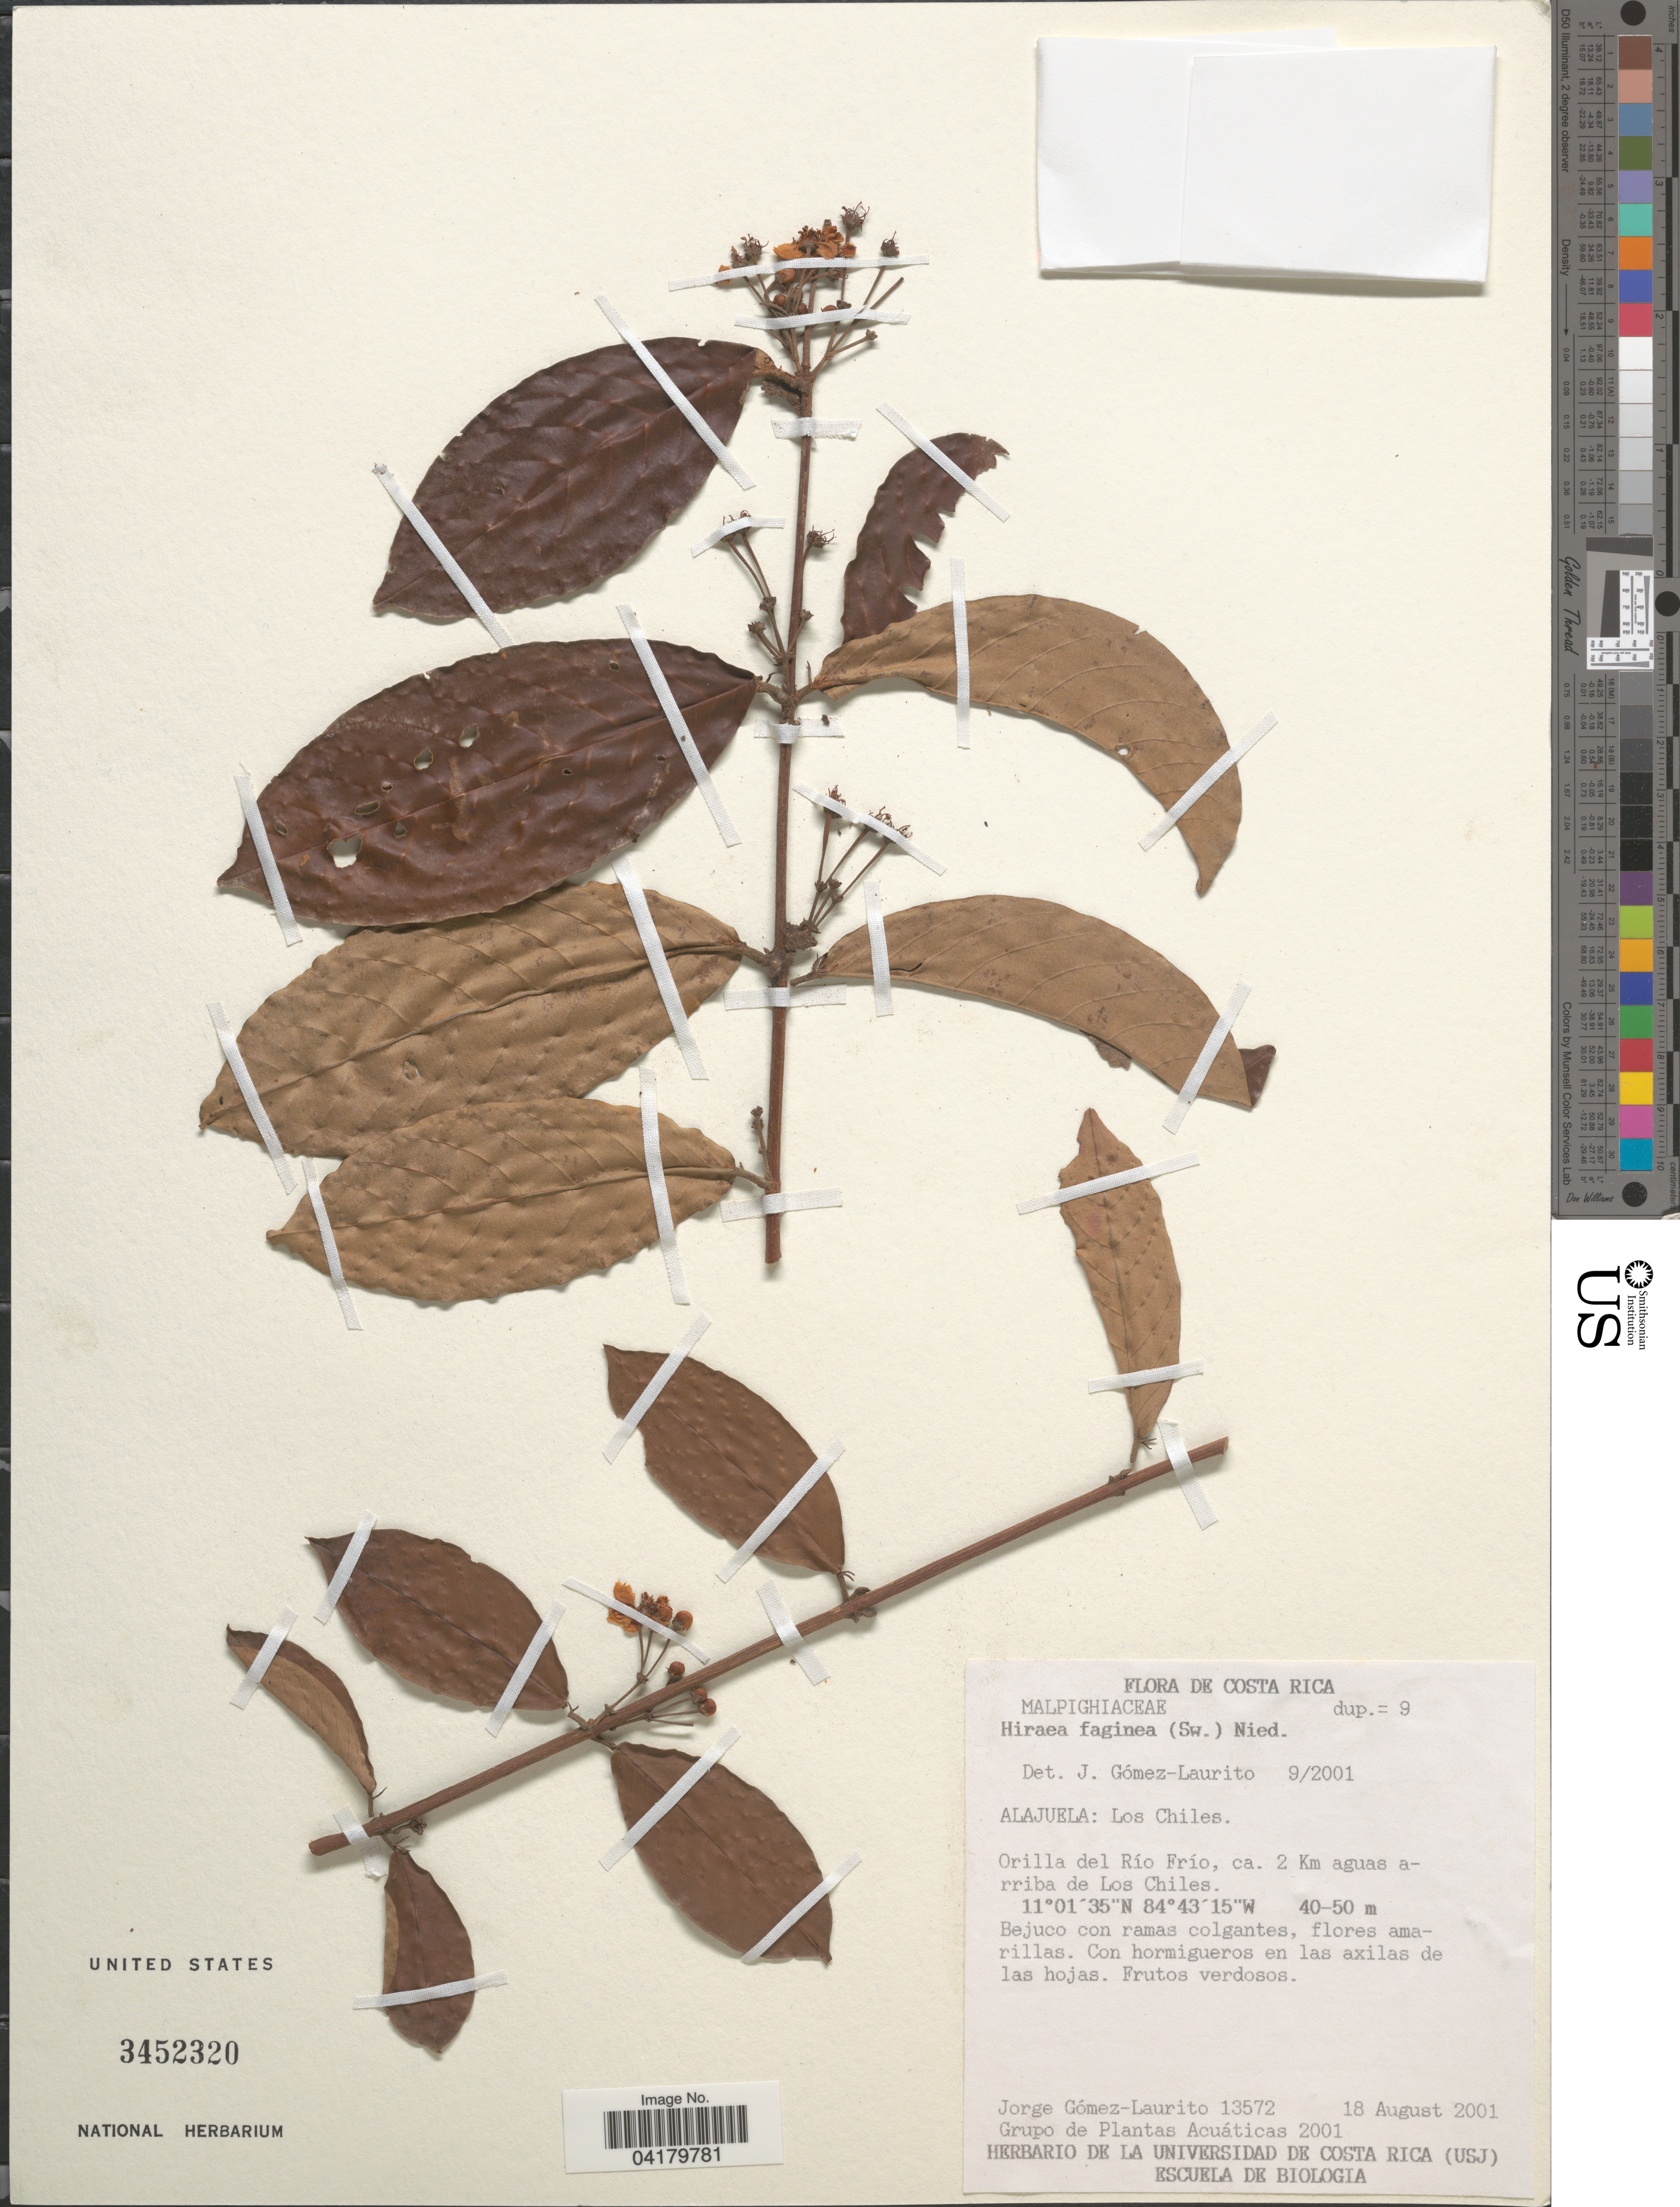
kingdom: Plantae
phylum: Tracheophyta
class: Magnoliopsida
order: Malpighiales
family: Malpighiaceae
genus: Hiraea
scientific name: Hiraea faginea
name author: (Sw.) Nied.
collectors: J. A. Gómez-Laurito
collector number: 13572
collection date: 2001-08-18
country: Costa Rica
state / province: Alajuela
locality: Los Chiles. Orilla del Río Frío, ca. 2 Km aguas arriba de Los Chiles.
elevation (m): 40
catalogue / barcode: US 3452320